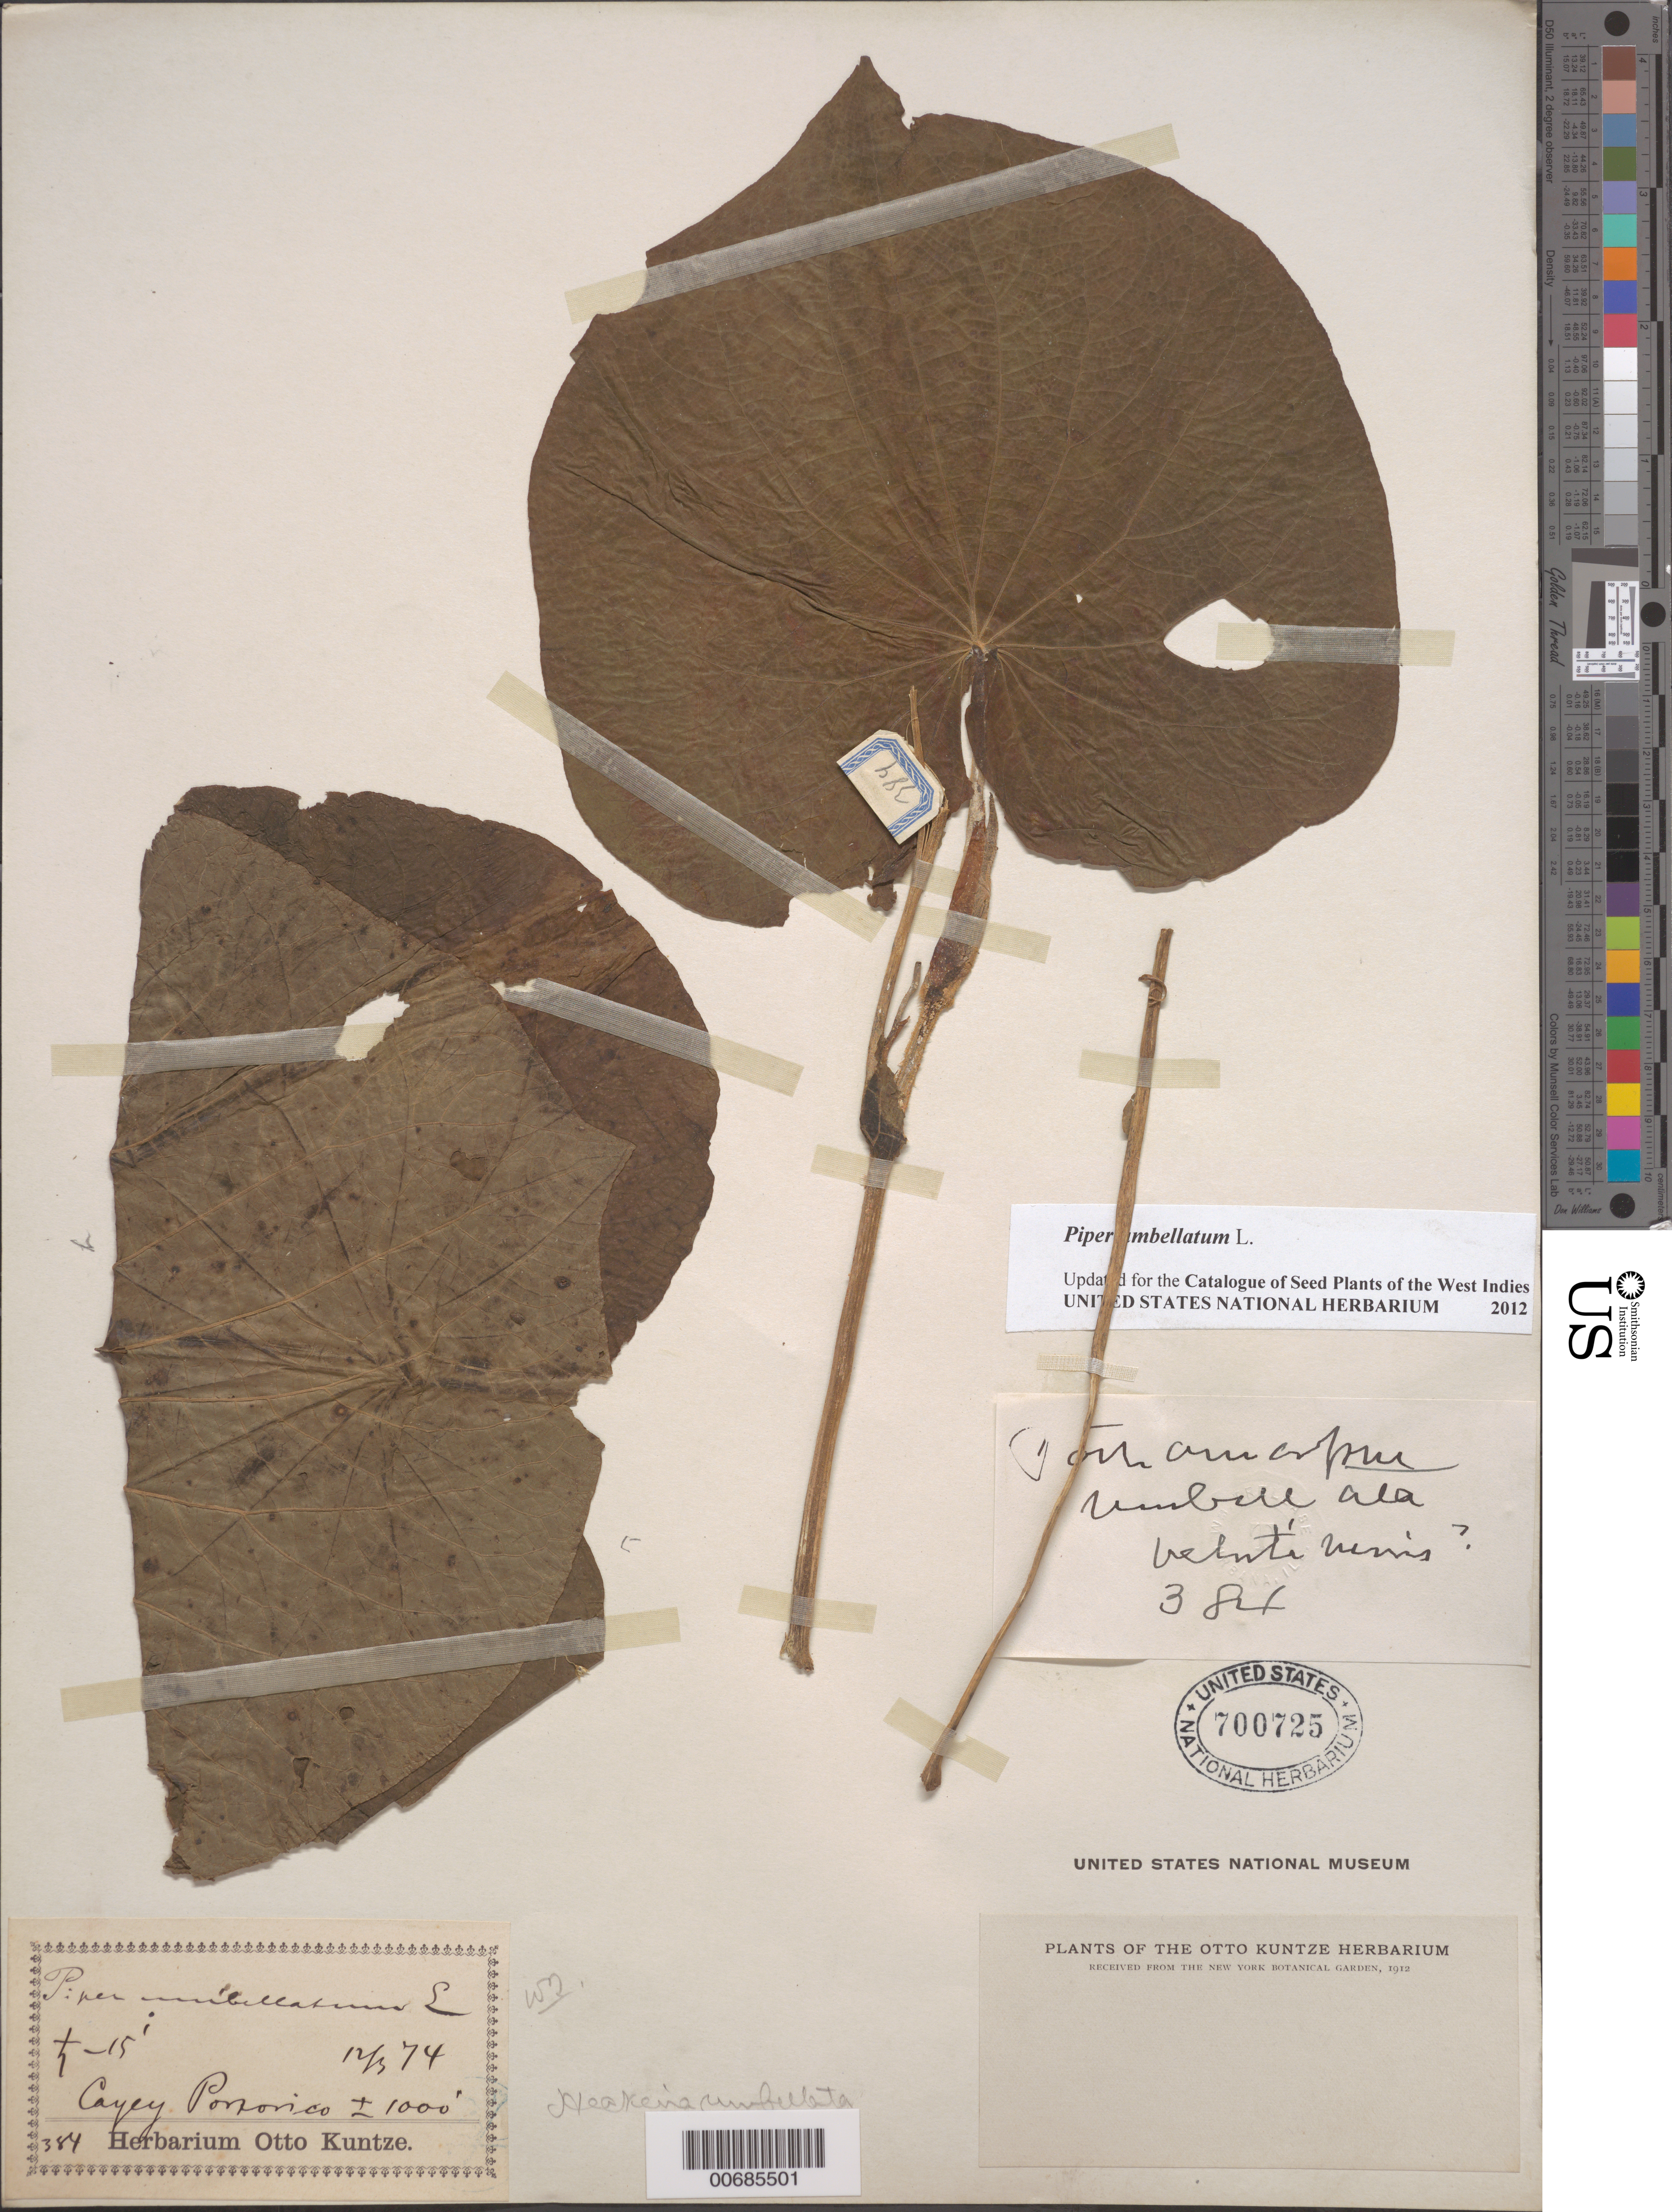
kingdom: Plantae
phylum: Tracheophyta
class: Magnoliopsida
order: Piperales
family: Piperaceae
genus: Piper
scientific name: Piper peltatum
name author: L.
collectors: C.E.O. Kuntze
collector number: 384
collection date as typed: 03 Dec 1874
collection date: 1874-12-03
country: Puerto Rico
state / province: Cayey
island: Greater Antilles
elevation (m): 305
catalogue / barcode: US 700725